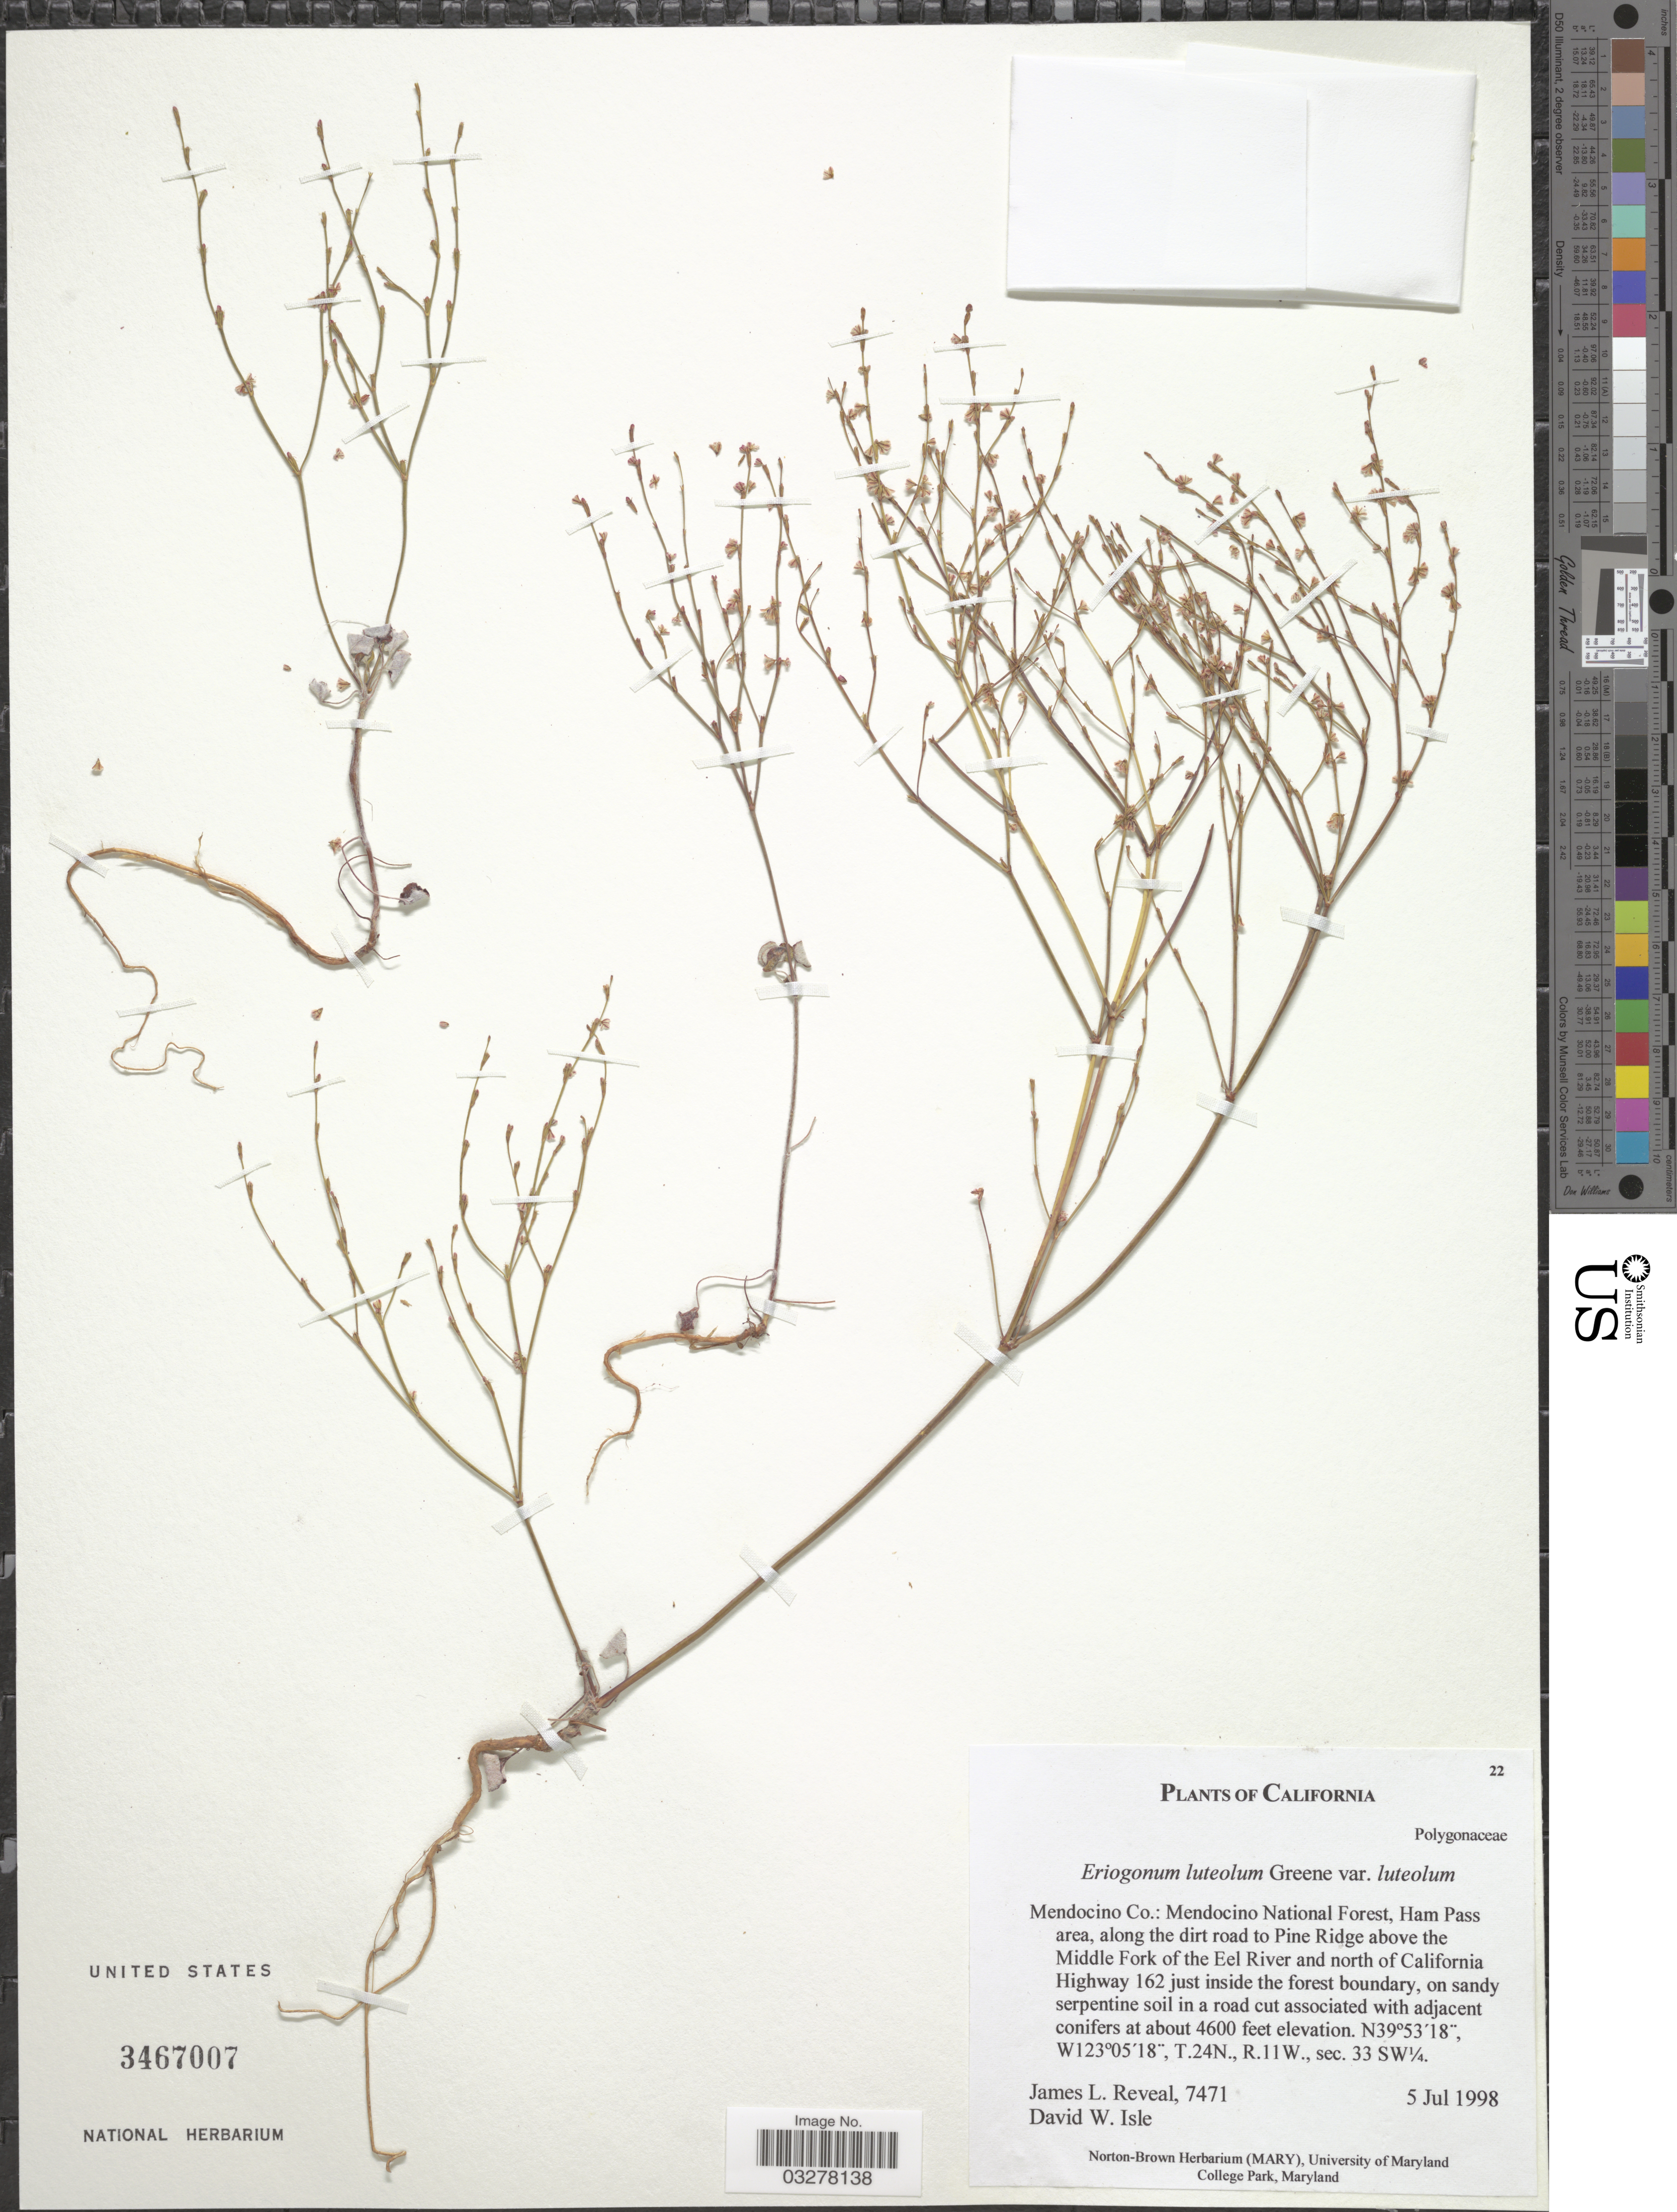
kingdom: Plantae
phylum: Tracheophyta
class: Magnoliopsida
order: Caryophyllales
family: Polygonaceae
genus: Eriogonum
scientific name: Eriogonum luteolum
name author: Greene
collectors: J. L. Reveal & D. Isle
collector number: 7471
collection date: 1998-07-05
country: United States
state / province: California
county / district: Mendocino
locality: Mendocino Co.: Mendocino National Forest, Ham Pass area, along the dirt road to Pine Ridge above the Middle Fork of the Eel River and north of California Highway 162 just inside the forest boundary. T.24N., R.11 W., sec. 33 SW¼.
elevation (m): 1402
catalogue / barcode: US 3467007